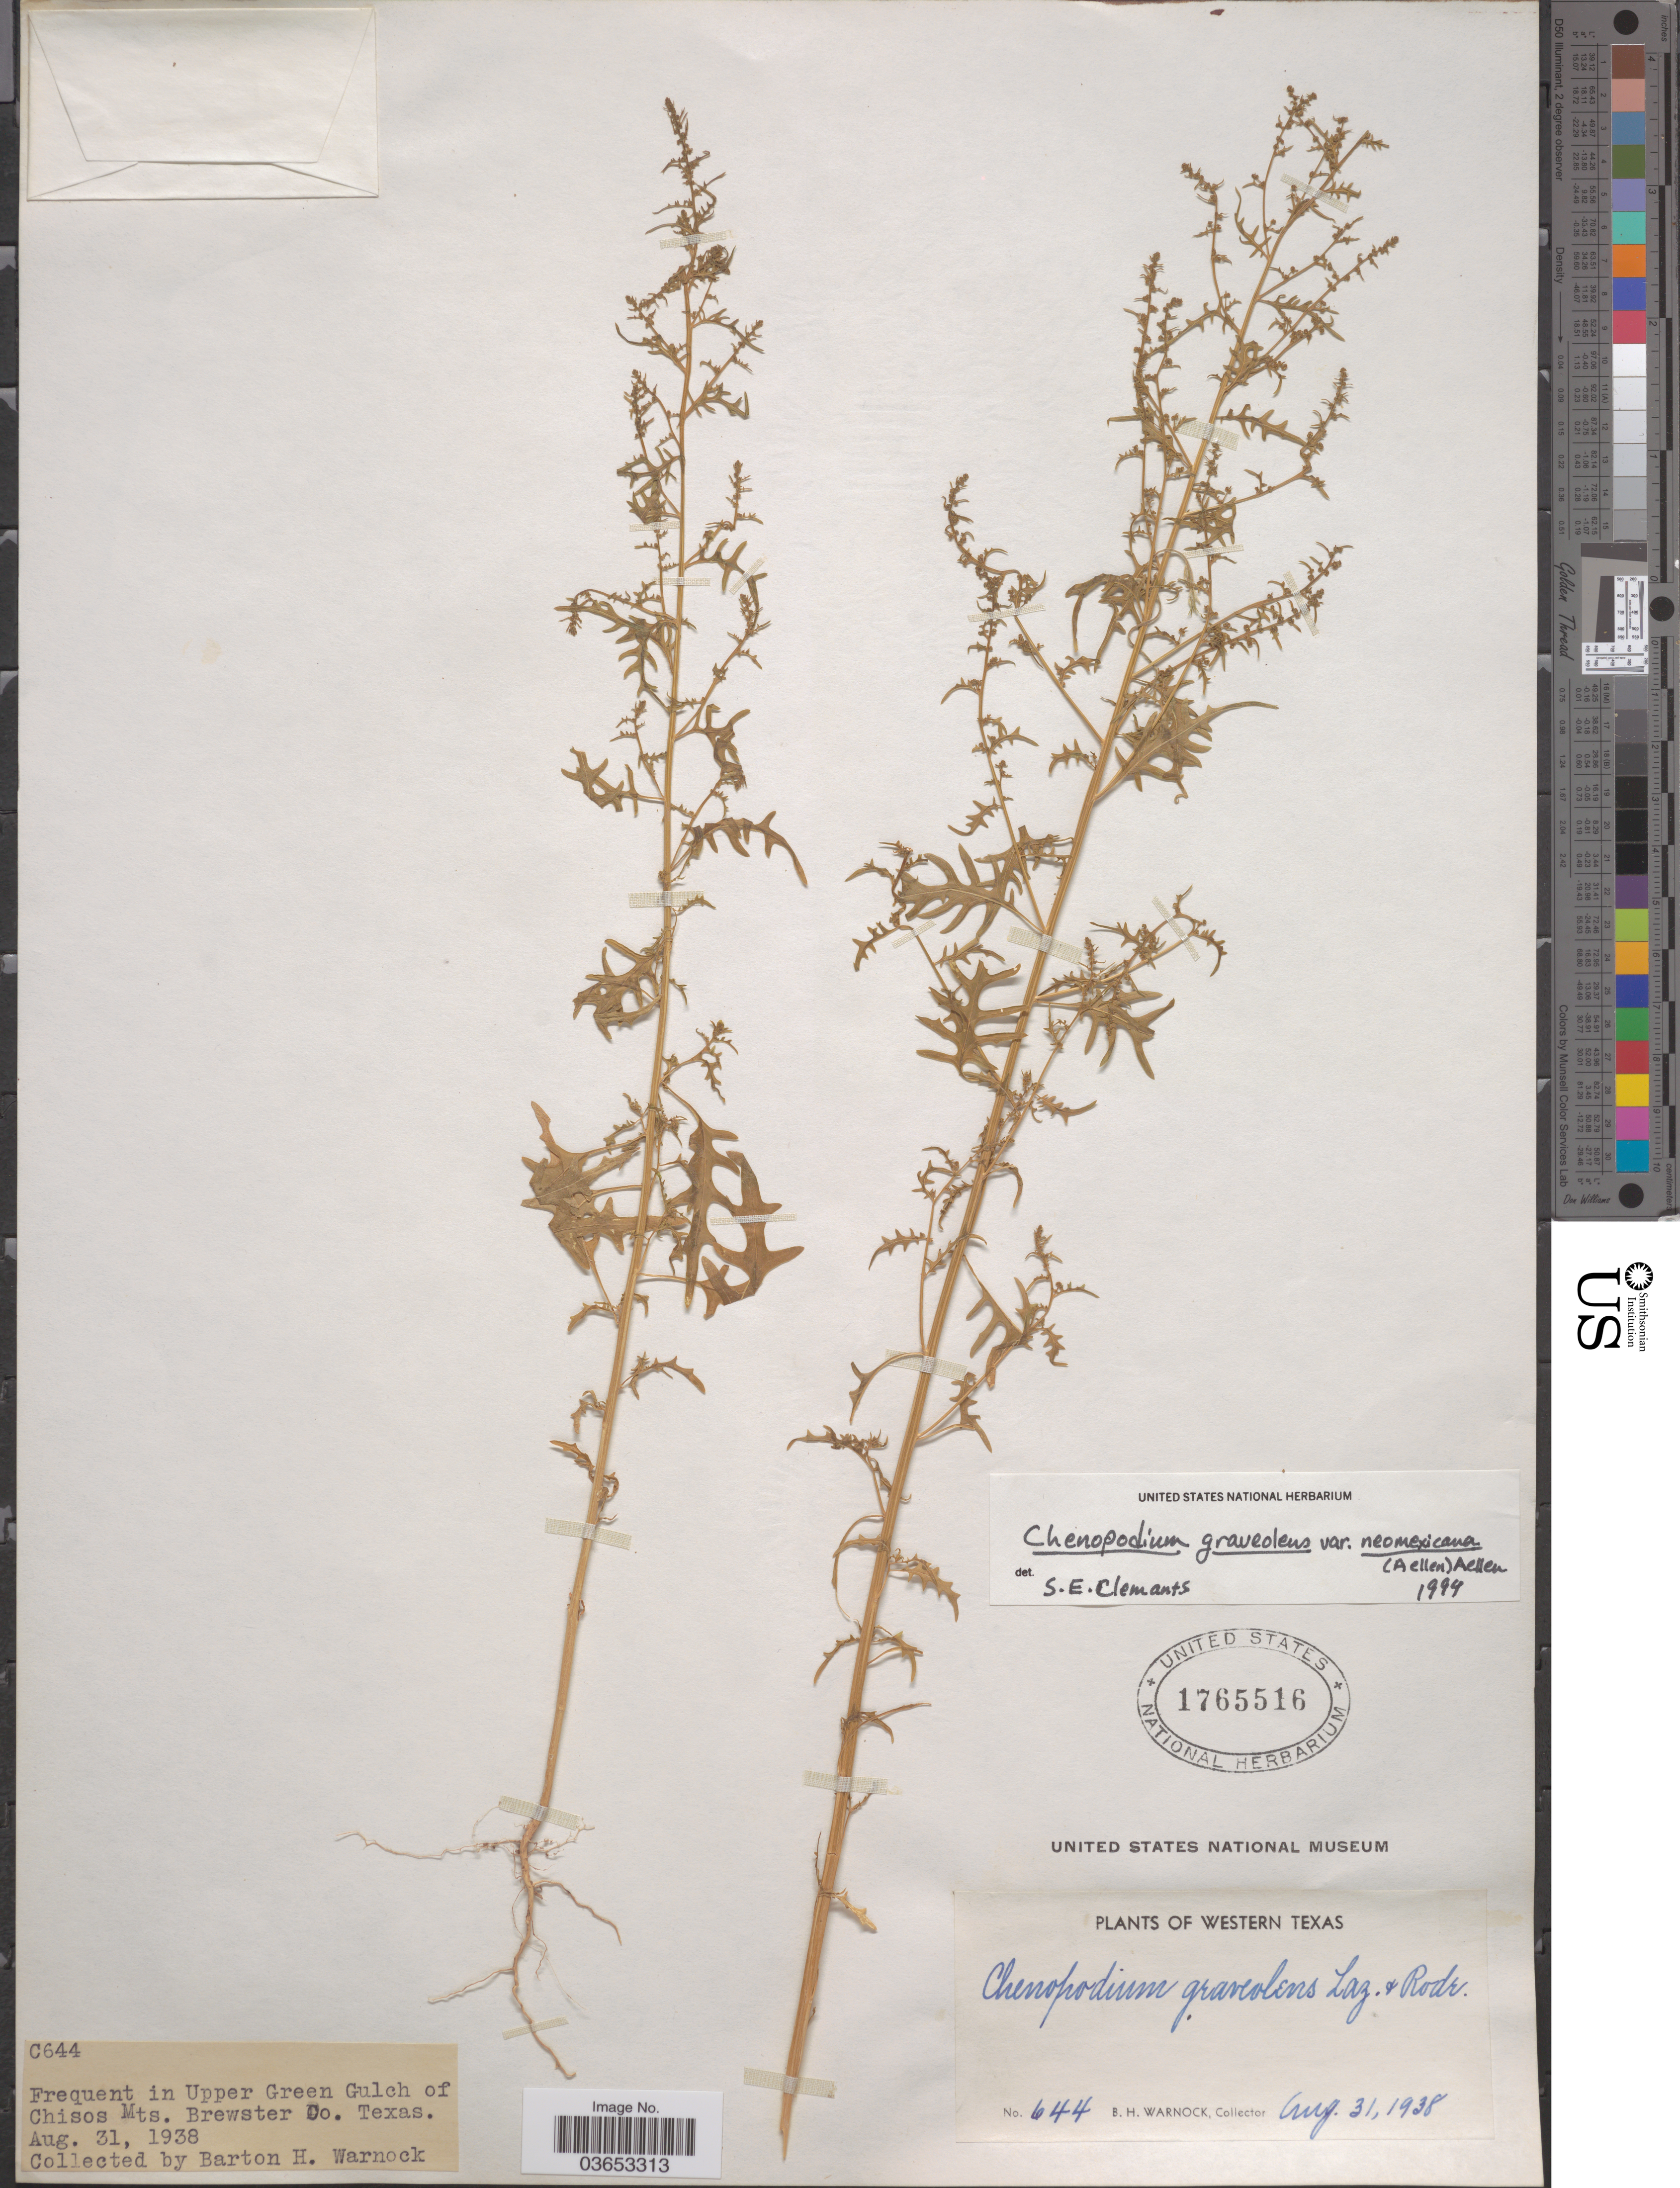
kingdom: Plantae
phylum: Tracheophyta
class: Magnoliopsida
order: Caryophyllales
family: Amaranthaceae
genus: Chenopodium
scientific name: Chenopodium graveolens var. neomexicanum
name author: (Aellen) Aellen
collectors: B. H. Warnock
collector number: C644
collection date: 1938-08-31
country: United States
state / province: Texas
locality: Western Texas. In Upper Green Gulch of Chisos Mts. Brewster Co.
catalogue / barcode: US 1765516